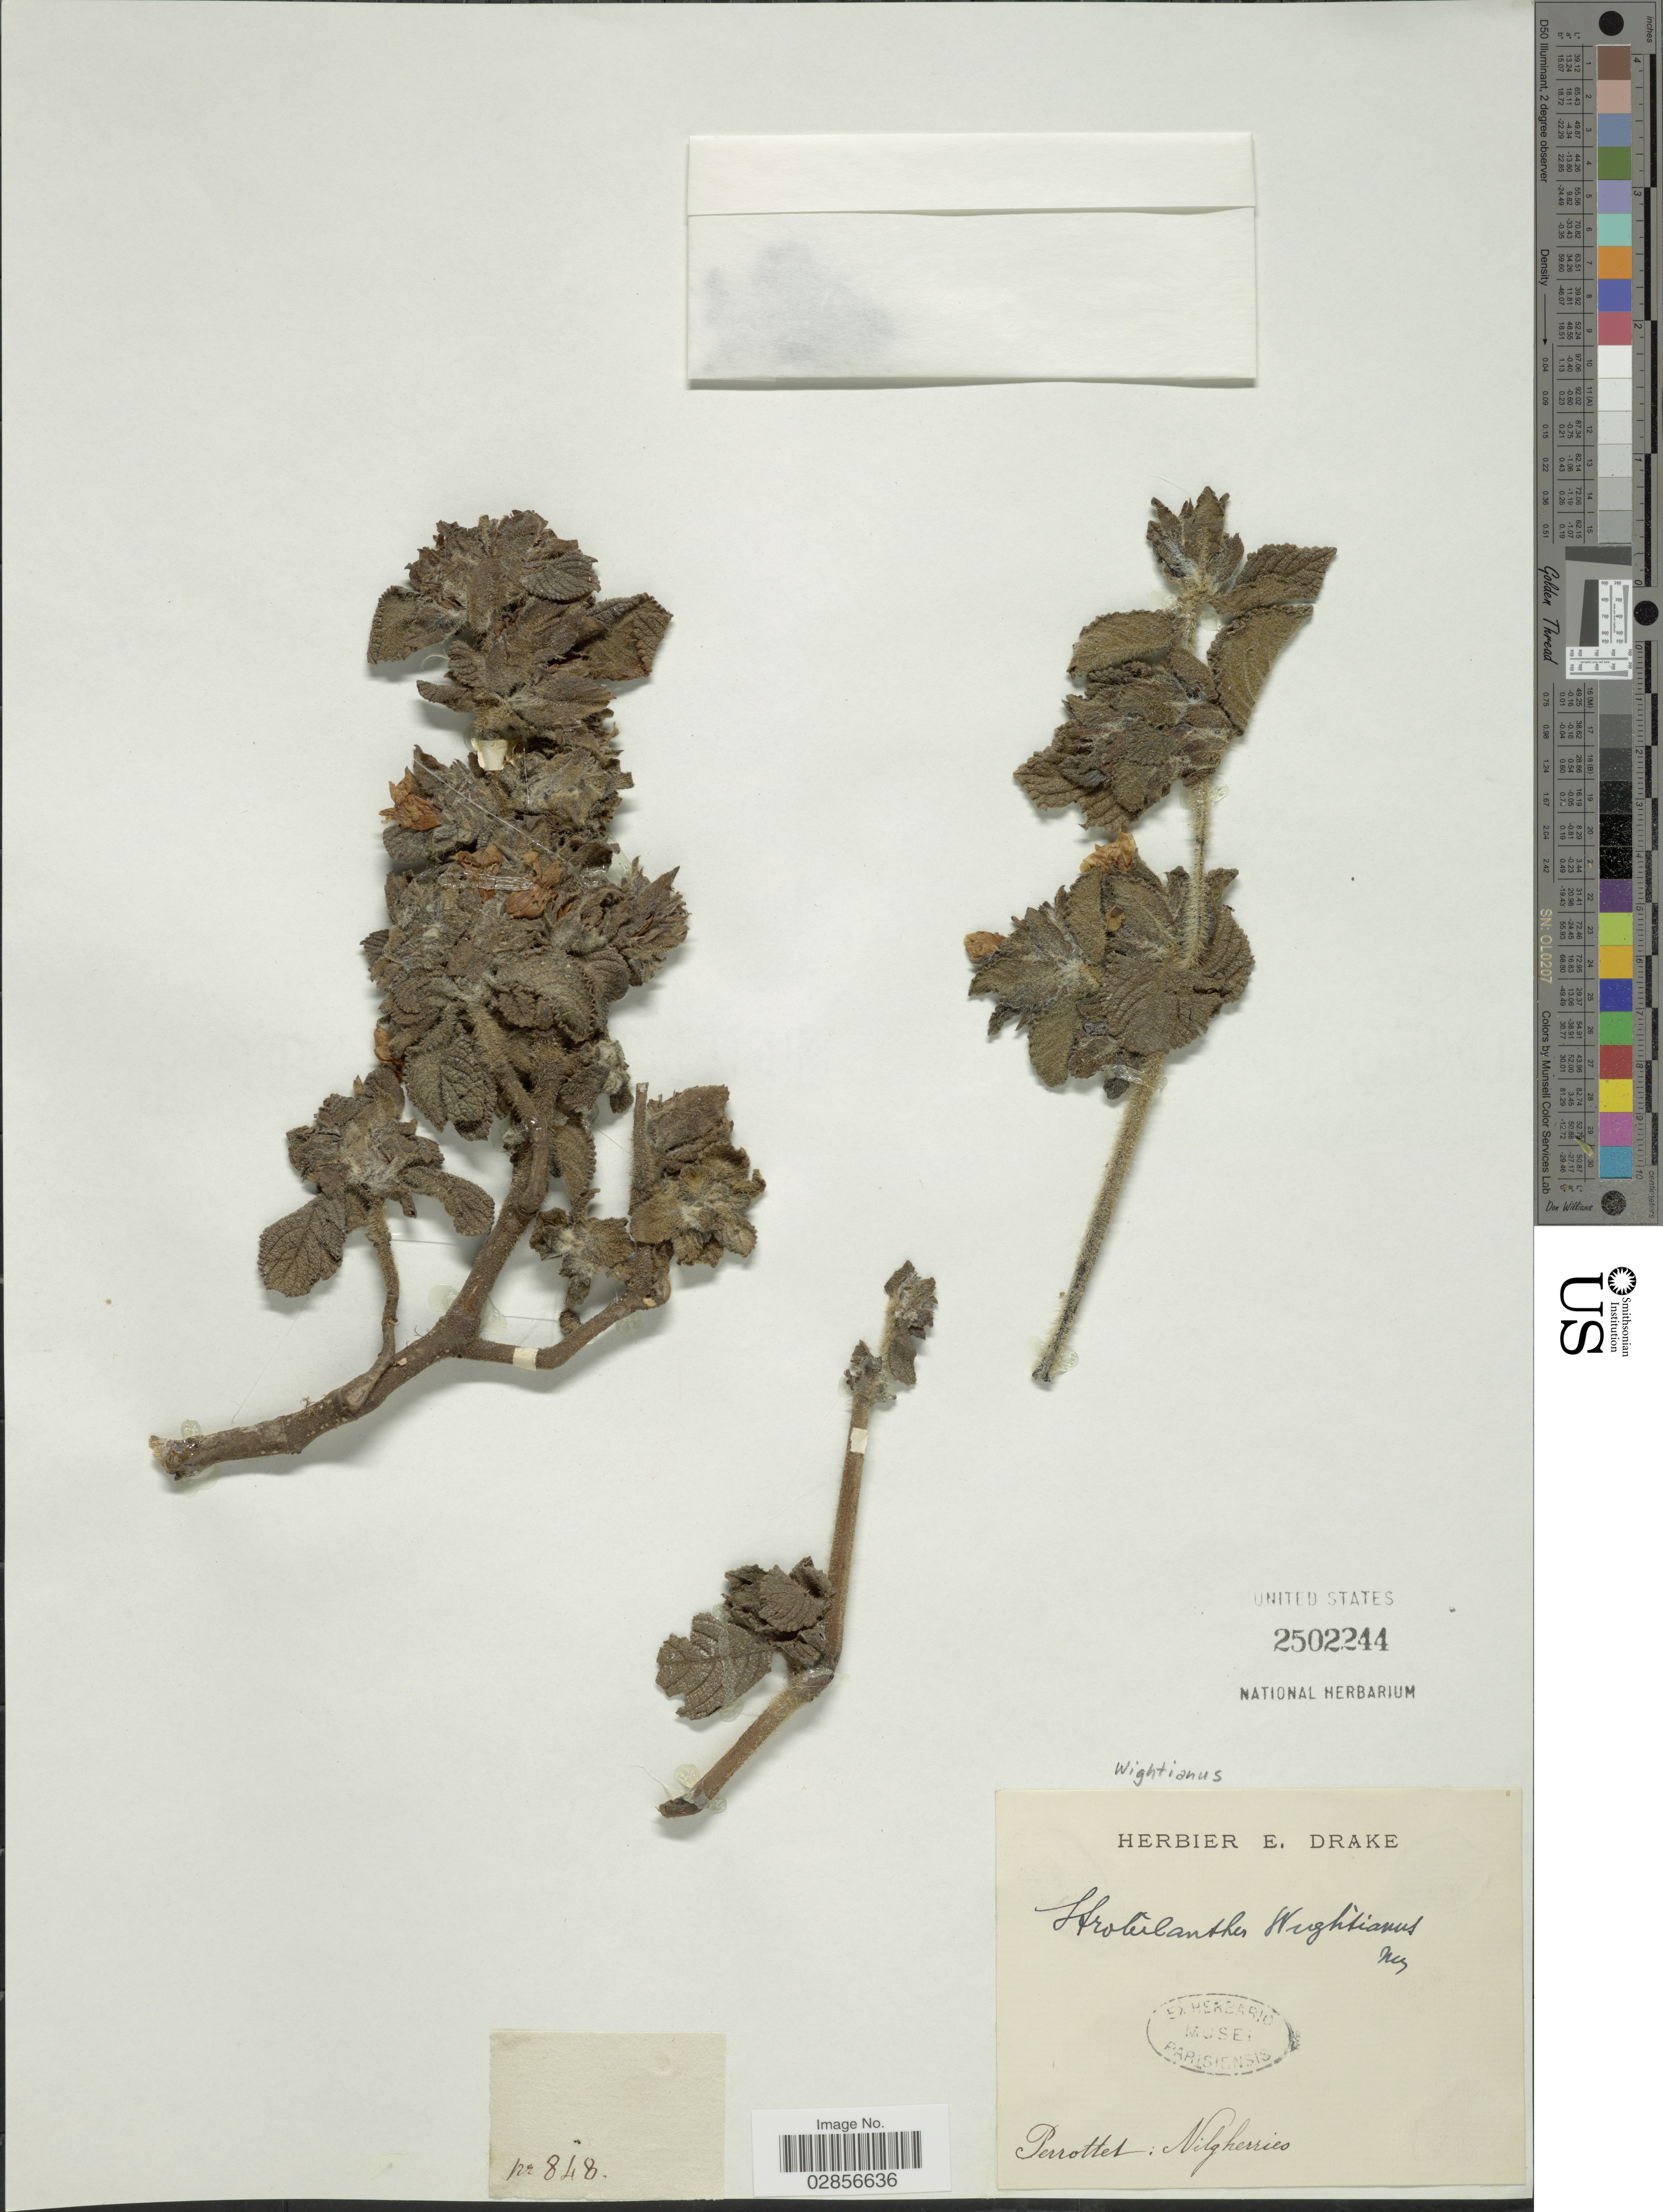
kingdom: Plantae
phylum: Tracheophyta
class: Magnoliopsida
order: Lamiales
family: Acanthaceae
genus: Strobilanthes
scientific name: Strobilanthes wightianus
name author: Nees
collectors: ex herb. E. Drake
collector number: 848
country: India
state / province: Tamil Nadu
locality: Perrottes: Nilgherries.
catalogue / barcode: US 2502244